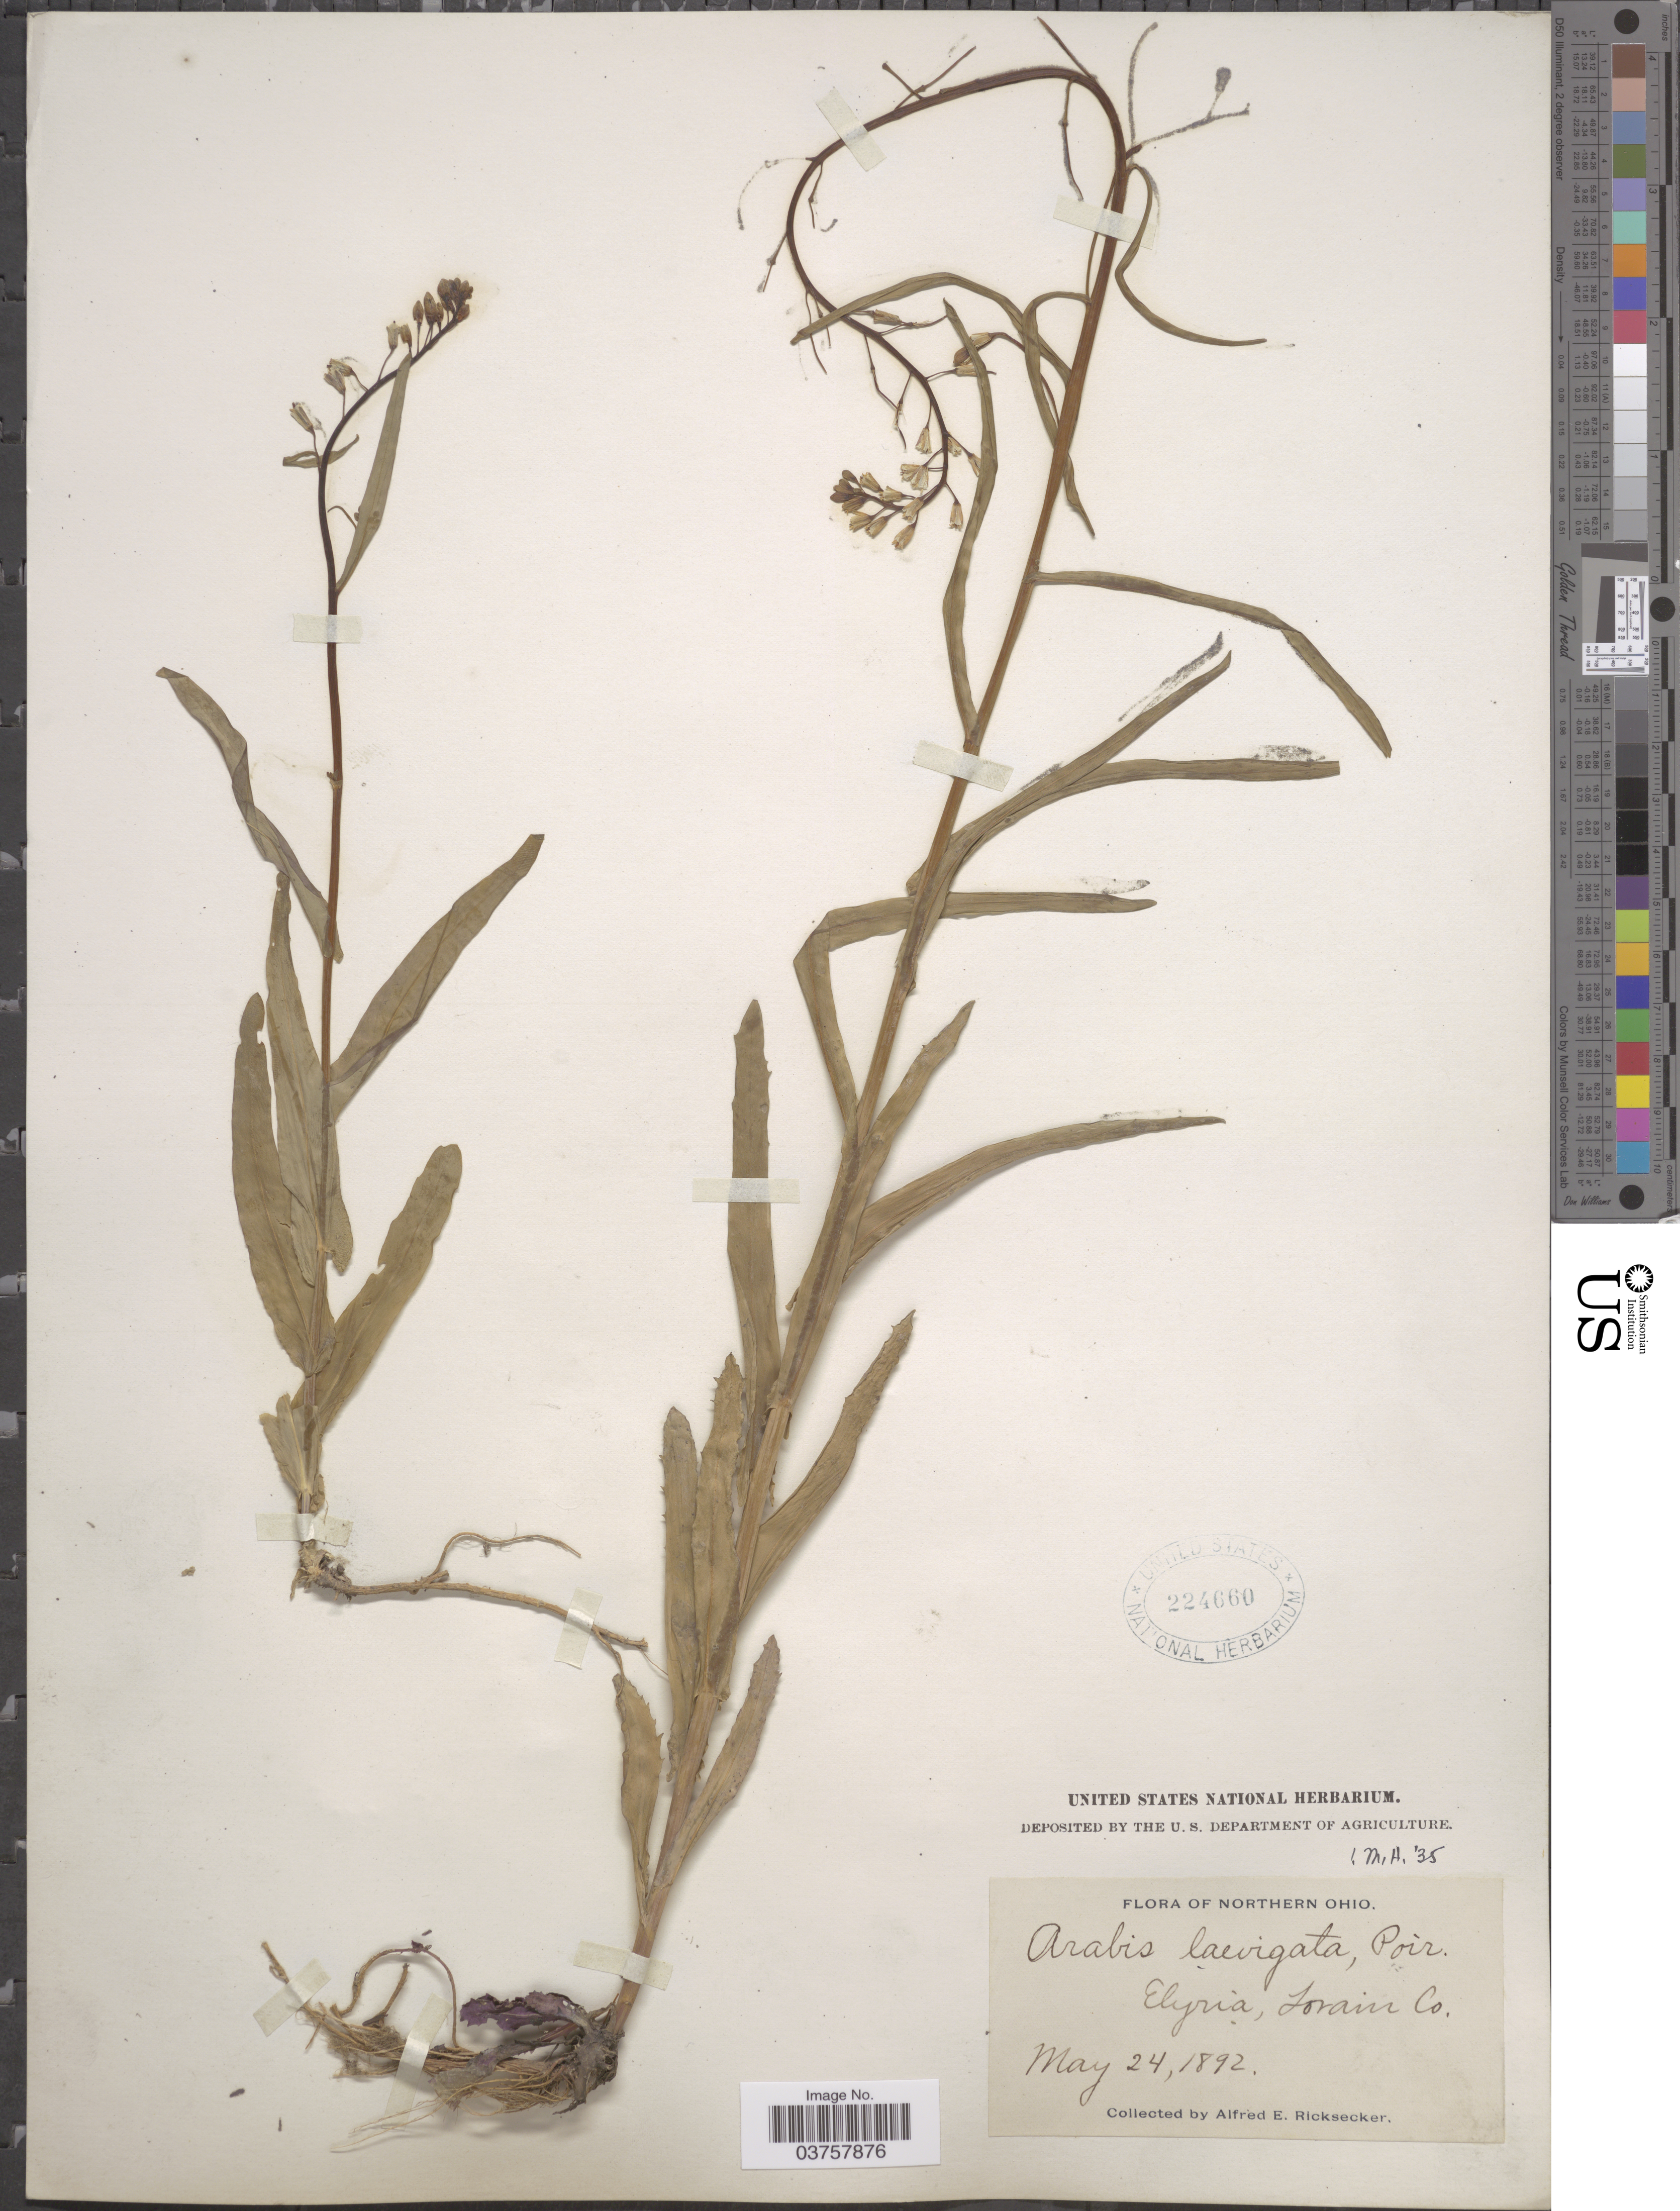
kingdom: Plantae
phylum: Tracheophyta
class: Magnoliopsida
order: Brassicales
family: Brassicaceae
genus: Arabis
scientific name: Arabis laevigata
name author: (Muhl. ex Willd.) Poir.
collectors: A. E. Ricksecker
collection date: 1892-05-24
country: United States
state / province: Ohio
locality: Northern Ohio. Elyria, Lorain Co.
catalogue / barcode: US 224660